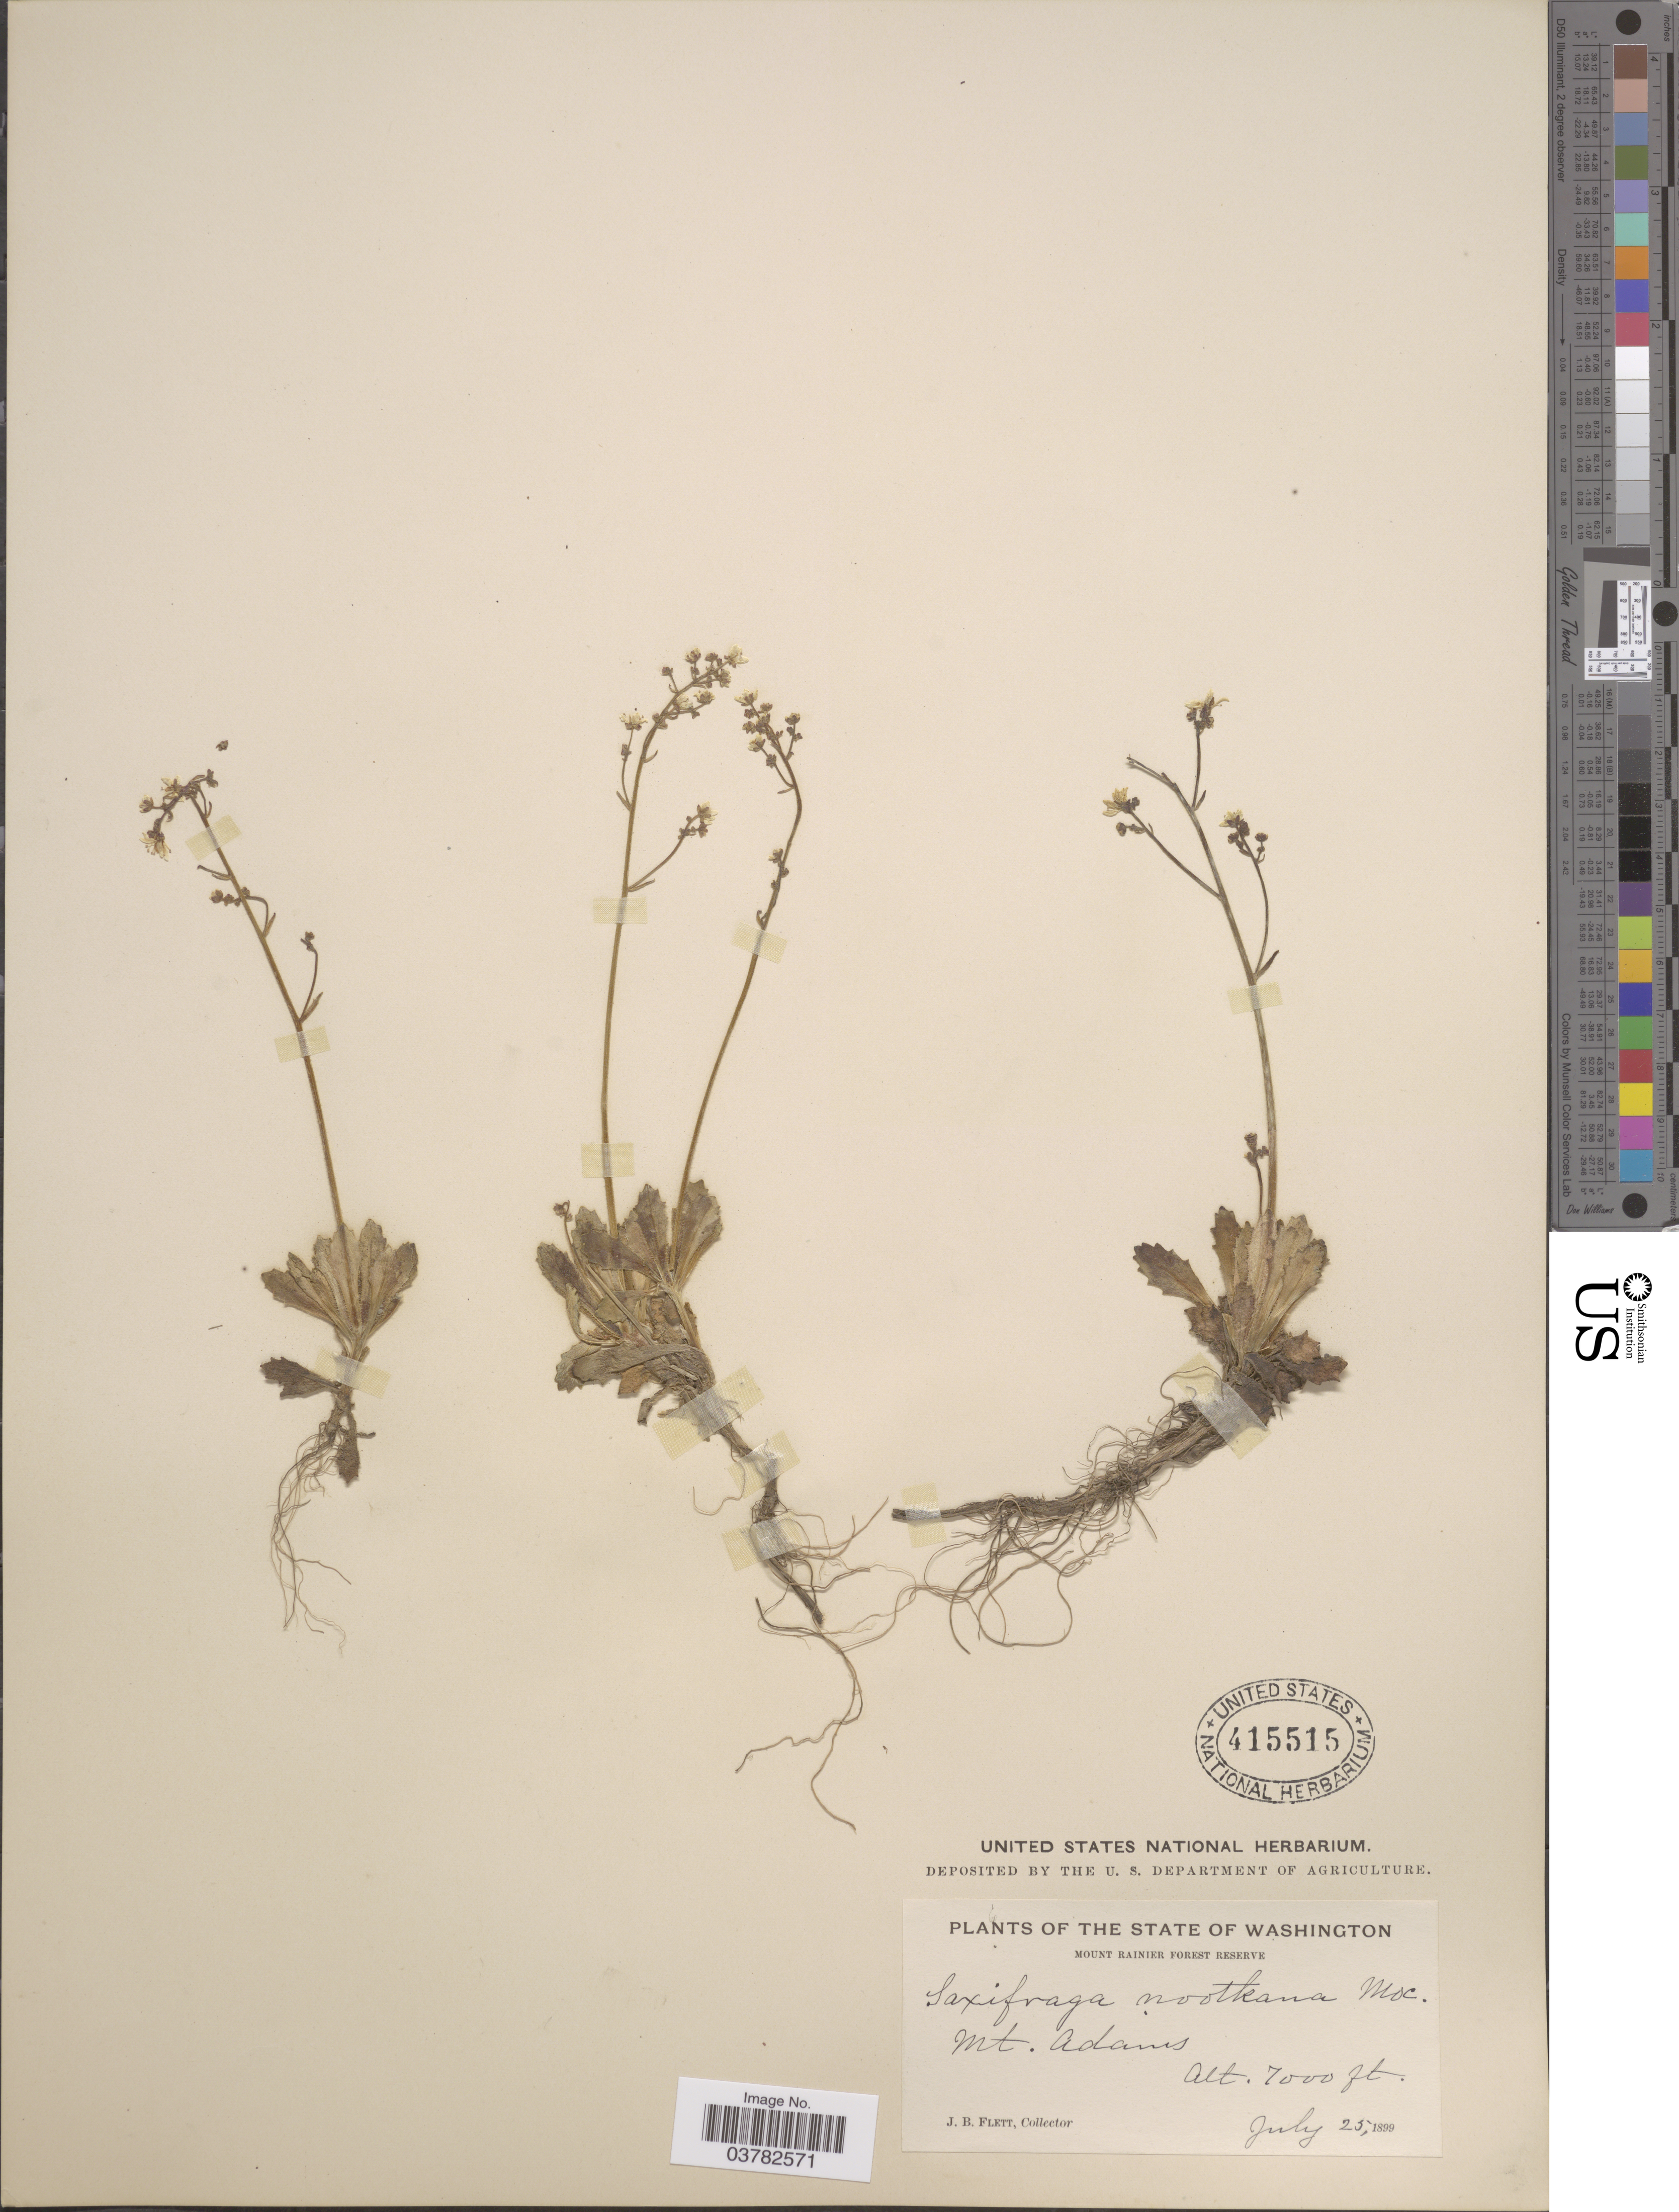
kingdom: Plantae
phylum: Tracheophyta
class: Magnoliopsida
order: Saxifragales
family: Saxifragaceae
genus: Micranthes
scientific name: Micranthes stellaris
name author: (L.) Galasso et al.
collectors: J. Flett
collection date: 1899-07-25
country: United States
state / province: Washington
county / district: Yakima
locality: Mount Rainier Forest Reserve. Mt. Adams.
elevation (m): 2134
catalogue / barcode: US 415515